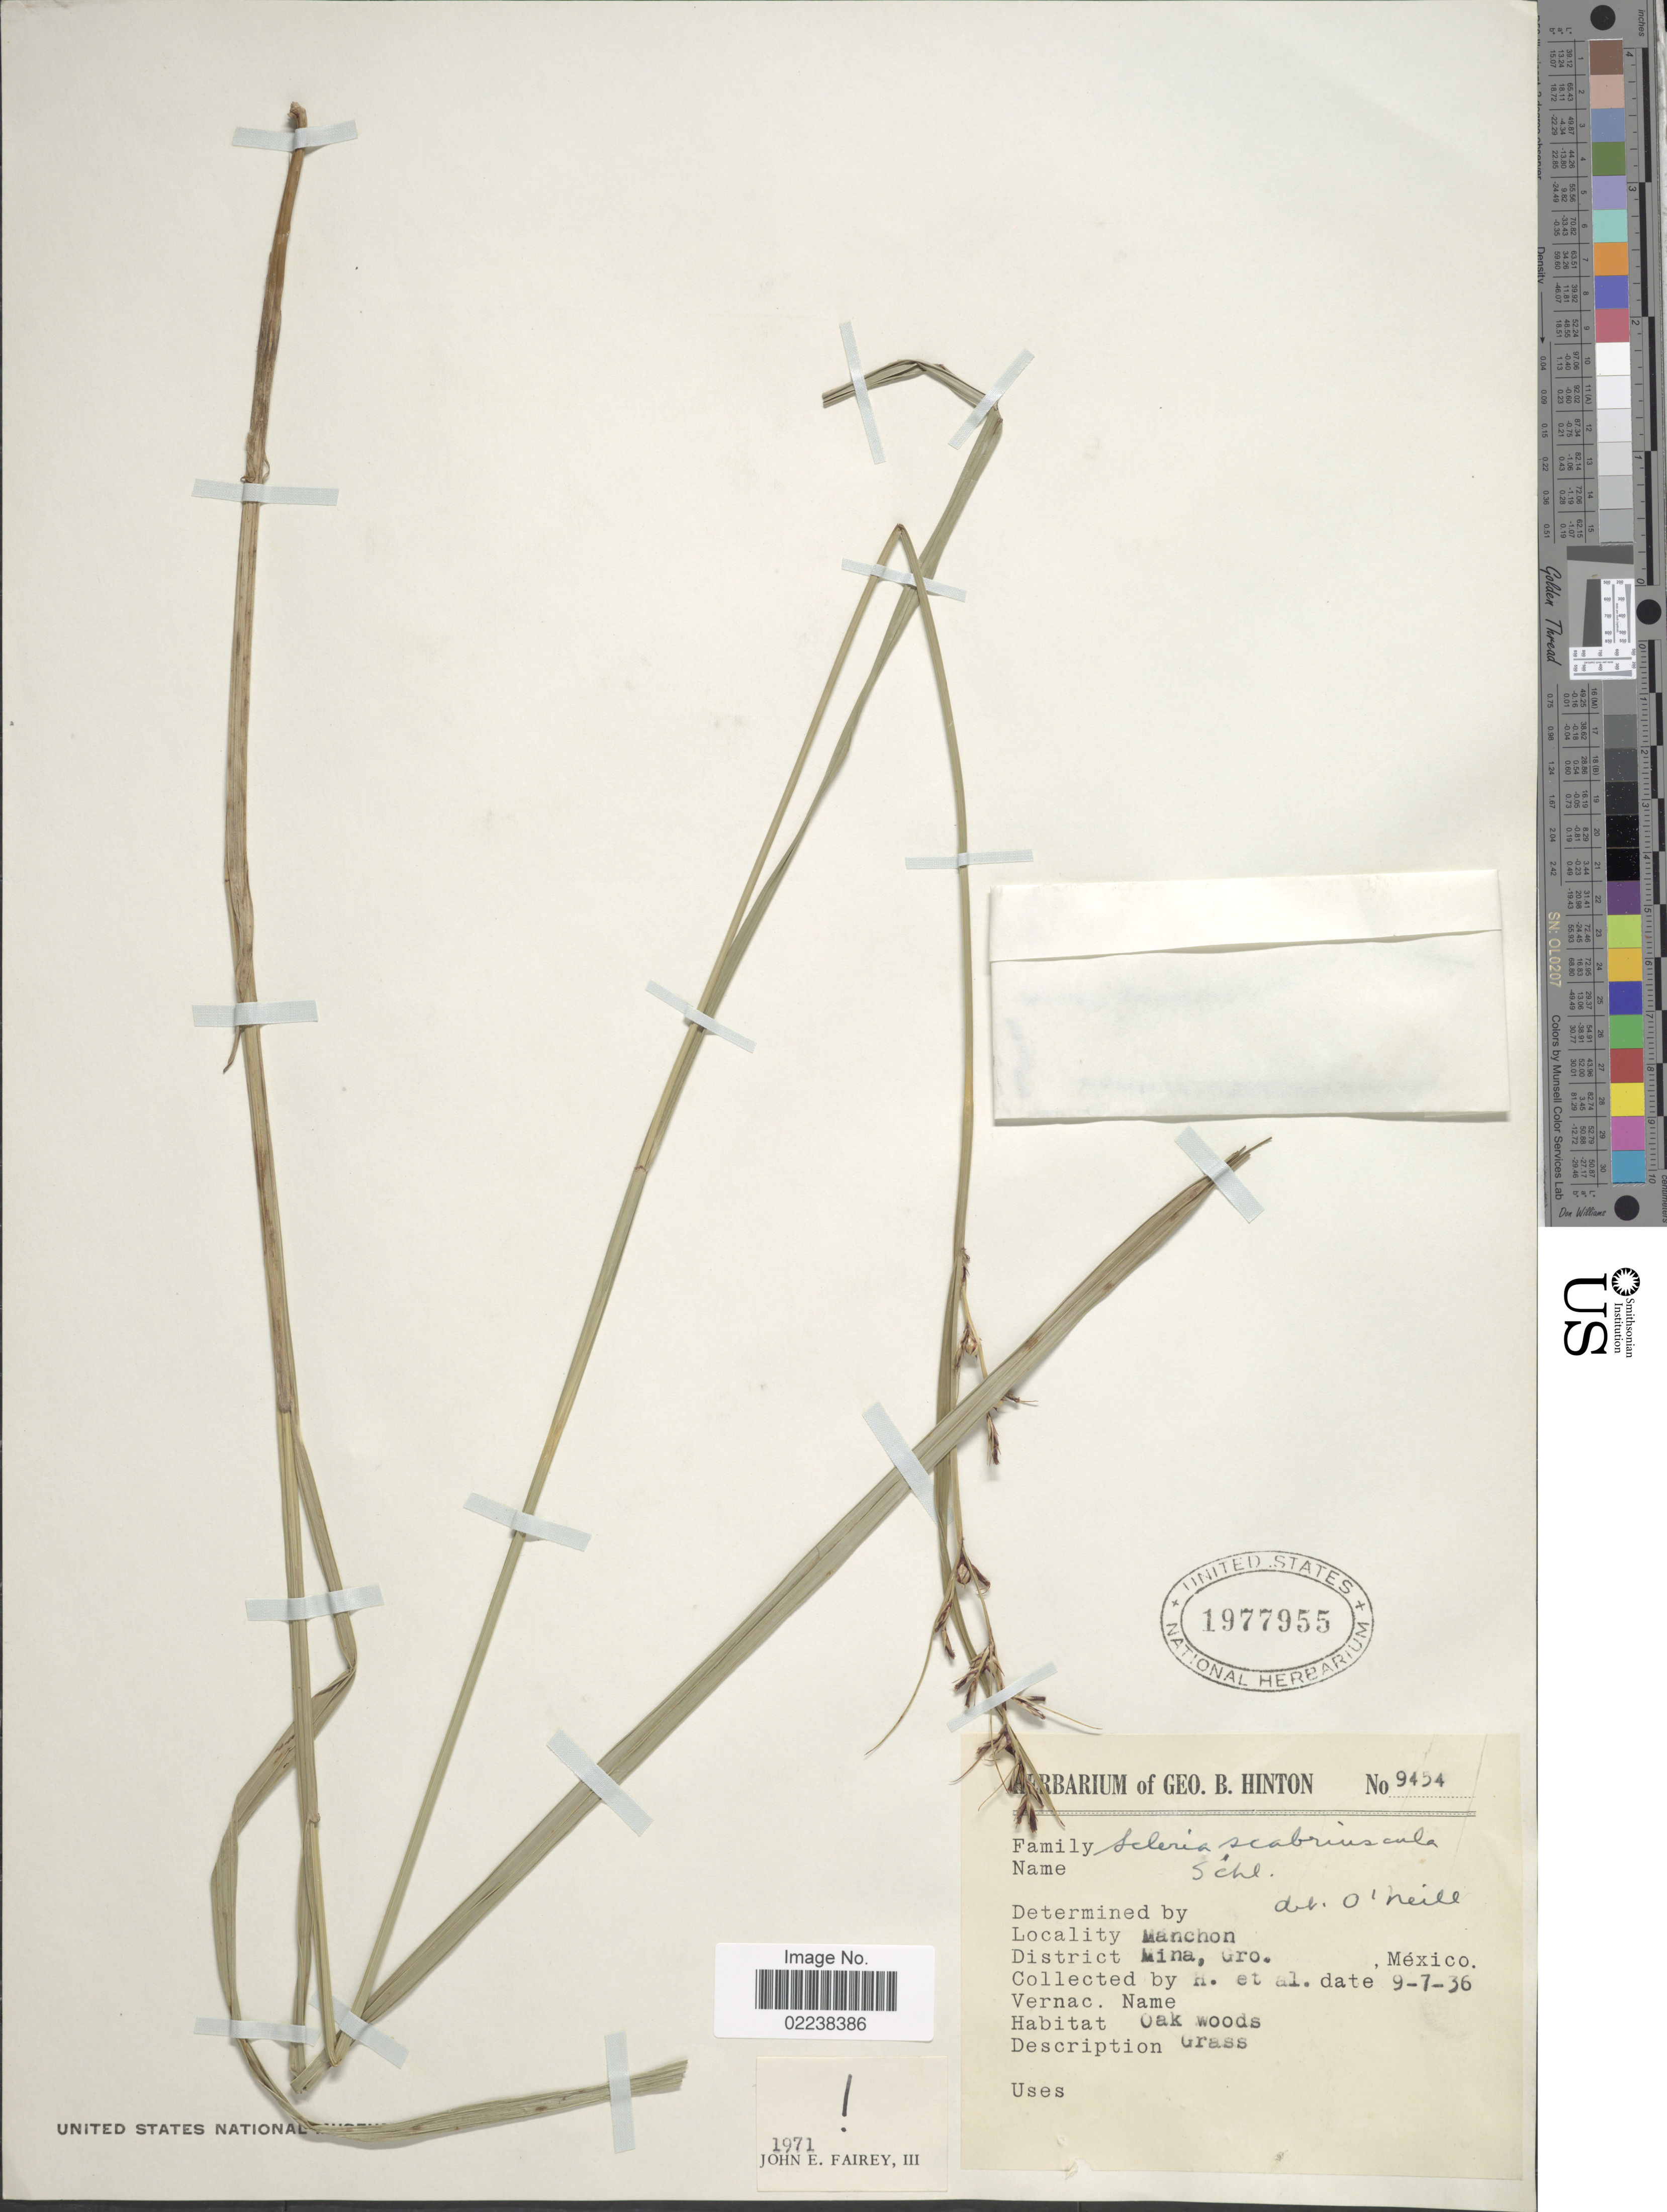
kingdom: Plantae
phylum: Tracheophyta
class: Liliopsida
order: Poales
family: Cyperaceae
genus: Scleria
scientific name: Scleria scabriuscula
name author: Schltdl.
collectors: G. B. Hinton & et al.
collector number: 9454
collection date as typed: Transcribed d/m/y: 7/9/36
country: Mexico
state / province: Guerrero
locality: Manchon, Mina, Gro, Mexico.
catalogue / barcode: US 1977955